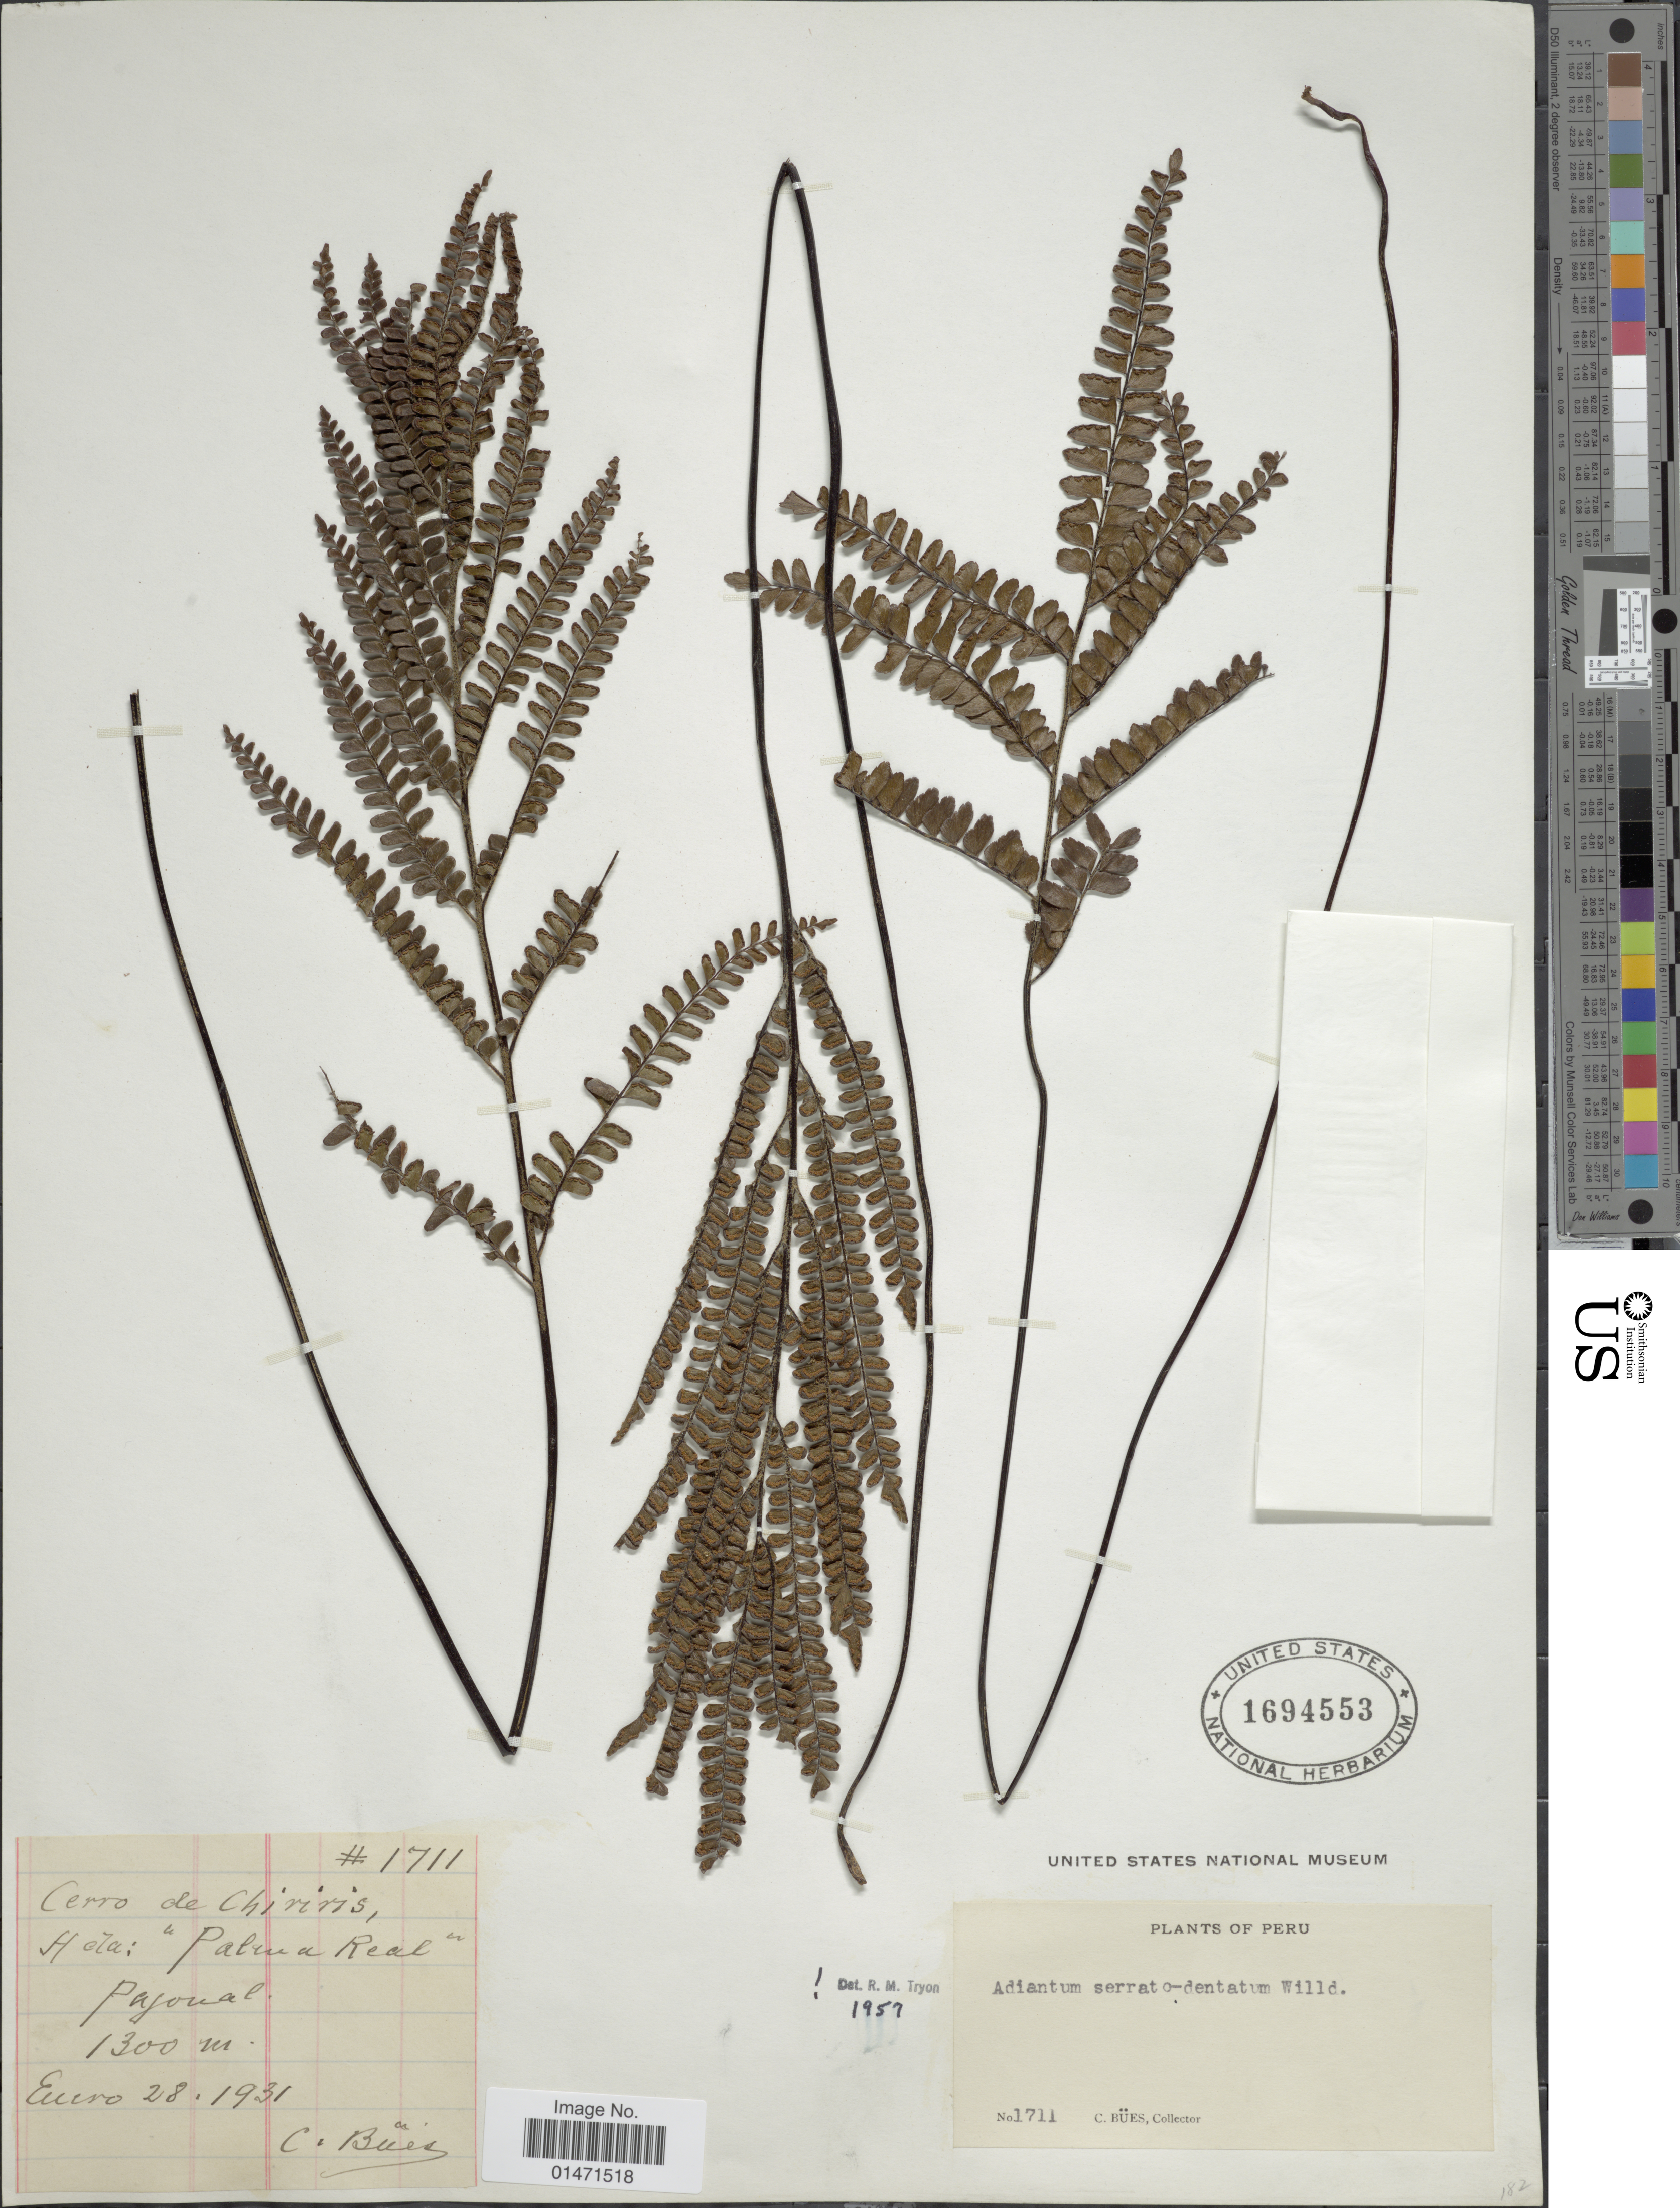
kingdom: Plantae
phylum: Tracheophyta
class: Polypodiopsida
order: Polypodiales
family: Pteridaceae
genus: Adiantum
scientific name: Adiantum serratodentatum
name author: Humb. & Bonpl. ex Willd.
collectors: C. Bues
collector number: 1711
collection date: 1931-01-28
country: Peru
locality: Hela: "Palma Real", Pajoual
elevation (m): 1300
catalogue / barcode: US 1694553